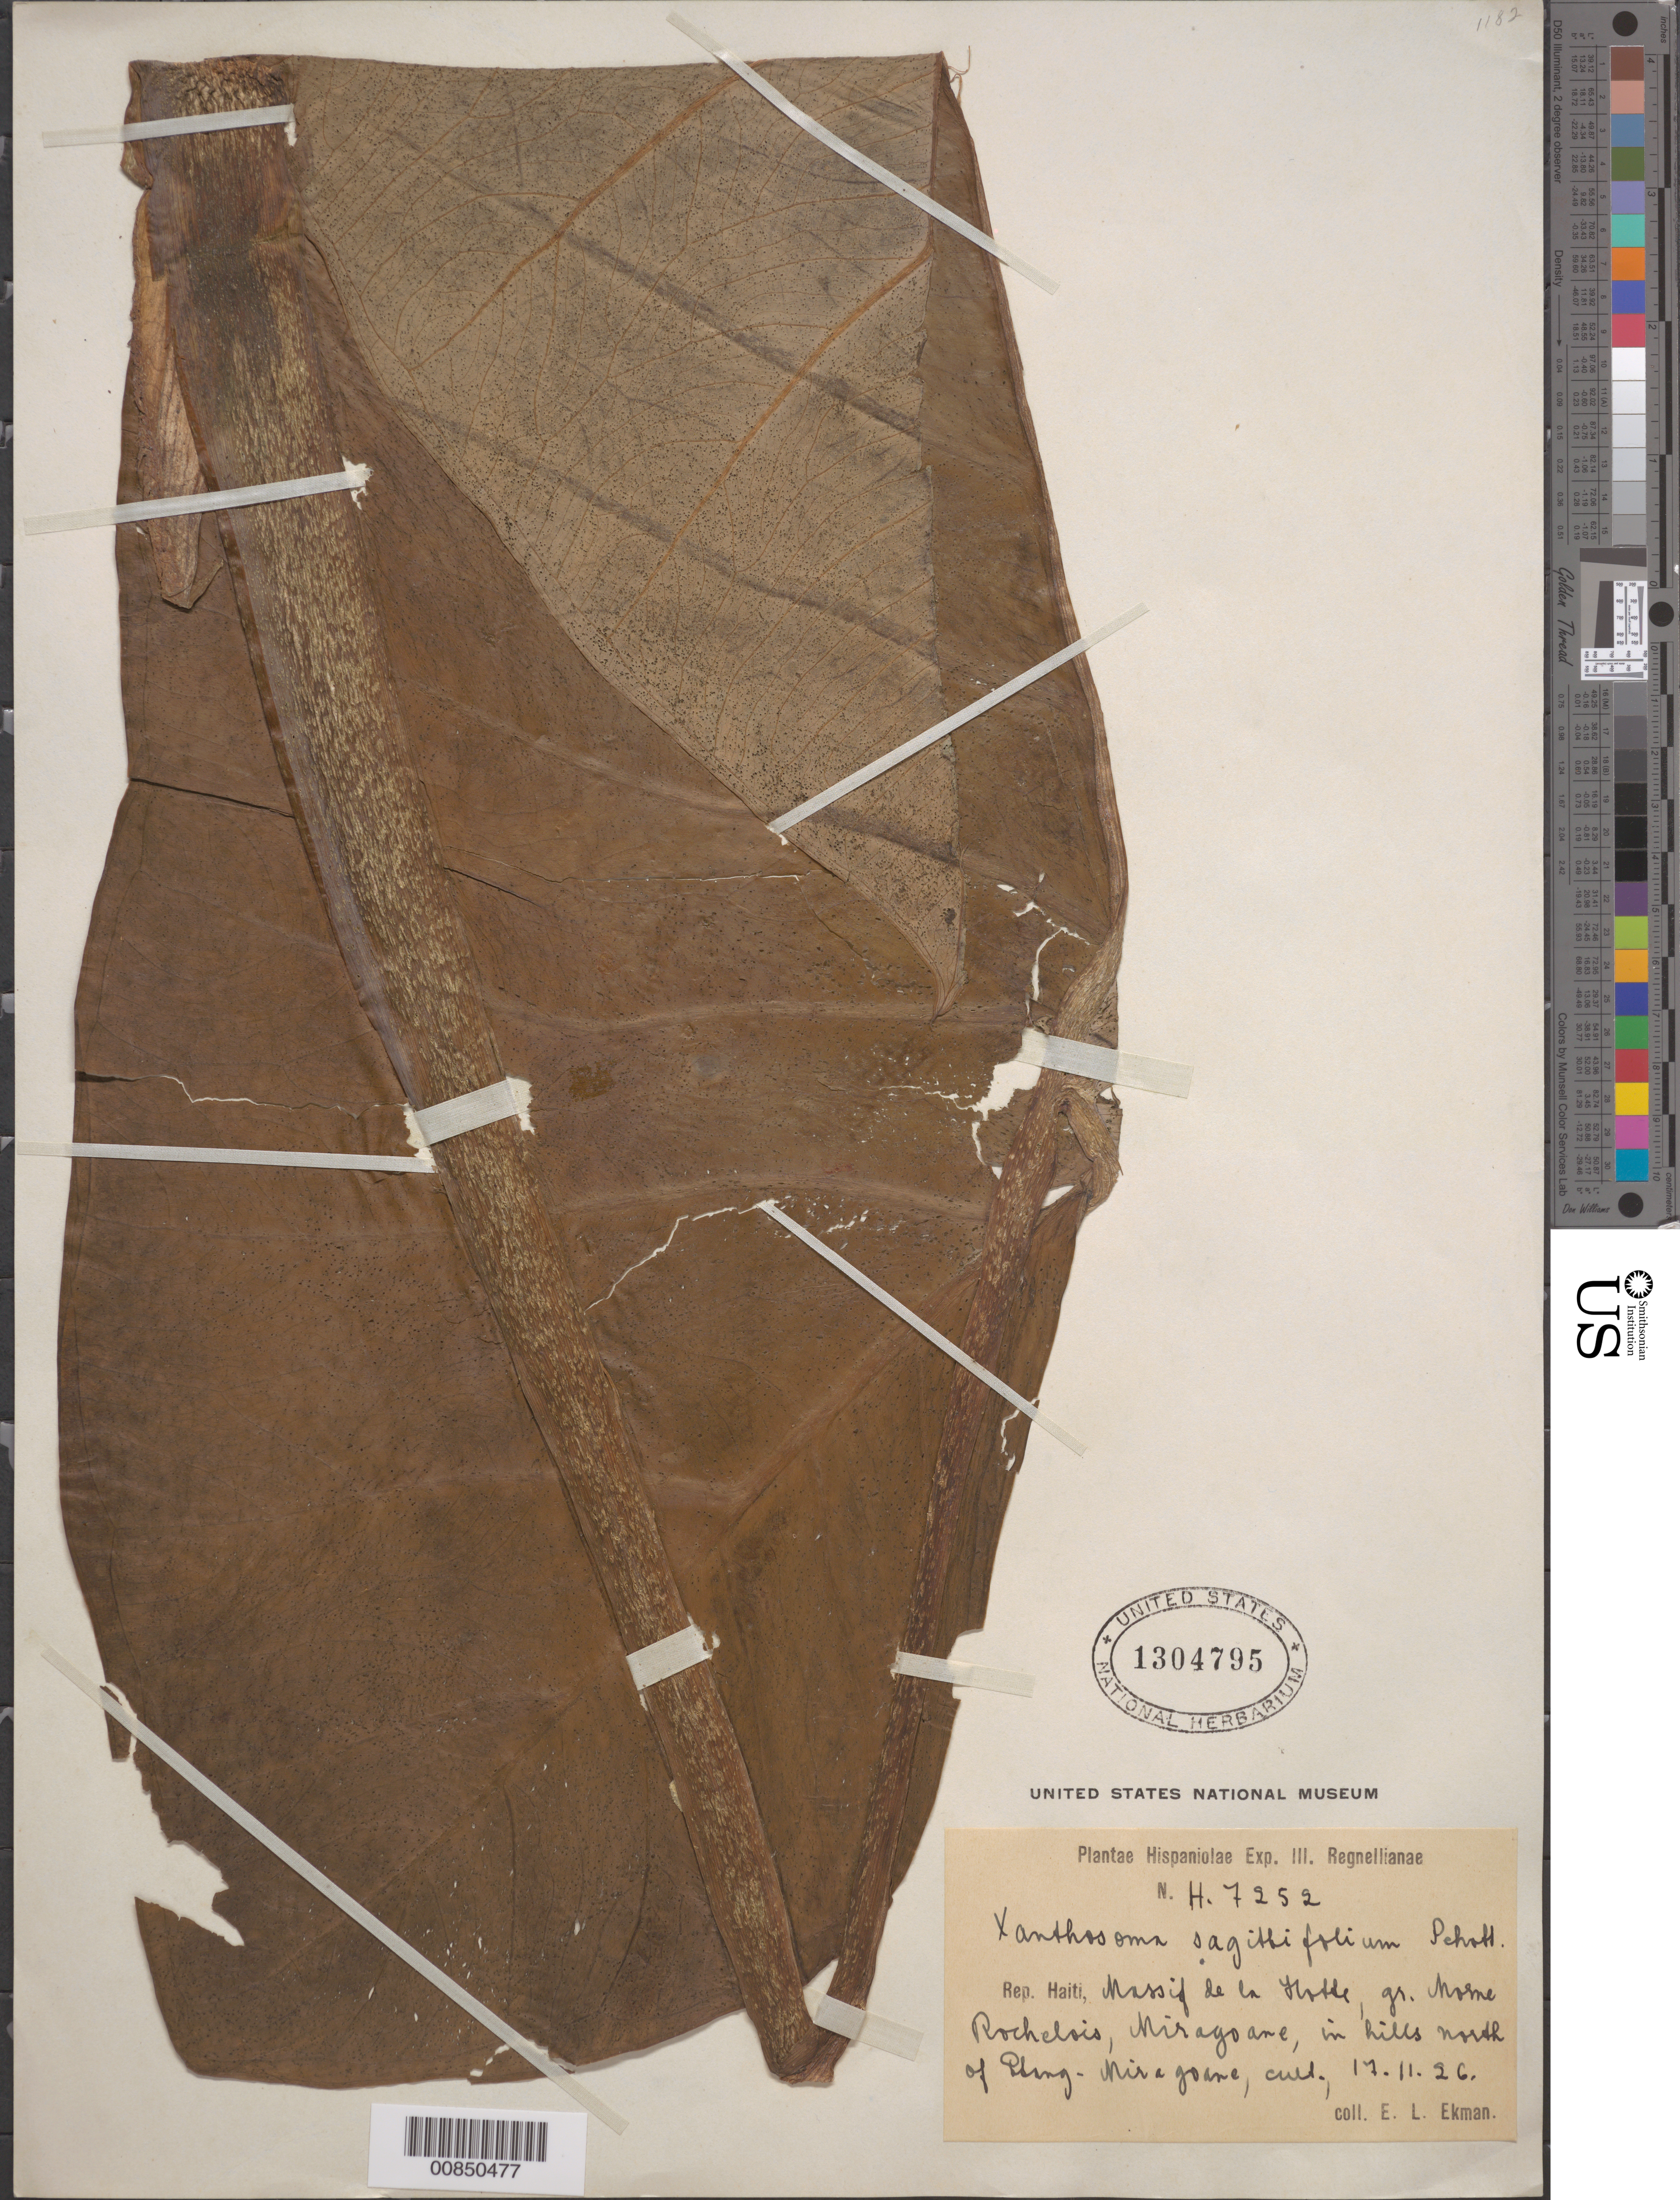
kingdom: Plantae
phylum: Tracheophyta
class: Liliopsida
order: Alismatales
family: Araceae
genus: Xanthosoma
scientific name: Xanthosoma sagittifolium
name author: (L.) Schott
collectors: E. L. Ekman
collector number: H 7252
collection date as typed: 17 Nov 1926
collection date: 1926-11-17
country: Haiti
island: Hispaniola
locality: Massif de la Hotte, Gr. Morne Rochelois, Miragoane, N of Etang Miragoane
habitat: Hills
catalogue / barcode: US 1304795